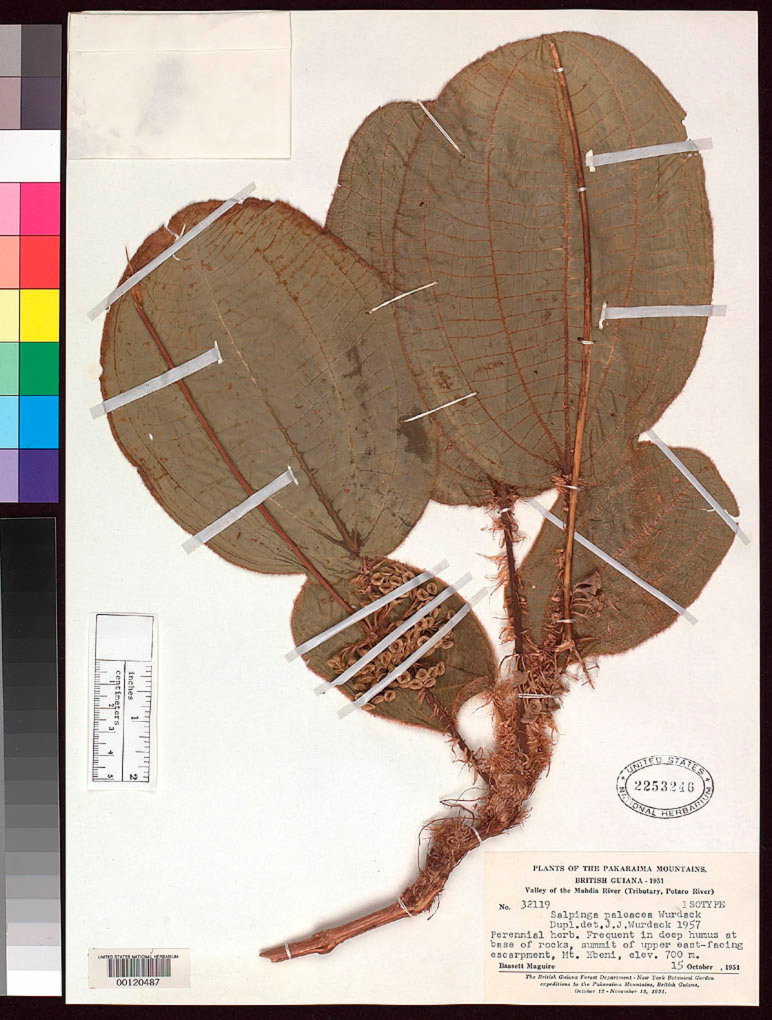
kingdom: Plantae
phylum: Tracheophyta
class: Magnoliopsida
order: Myrtales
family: Melastomataceae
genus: Salpinga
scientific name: Salpinga paleacea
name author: Wurdack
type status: Isotype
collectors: B. Maguire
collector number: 32119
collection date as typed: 15 Oct 1951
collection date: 1951-10-15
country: Guyana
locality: Valley of the Mahdia River.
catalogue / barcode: US 2253246